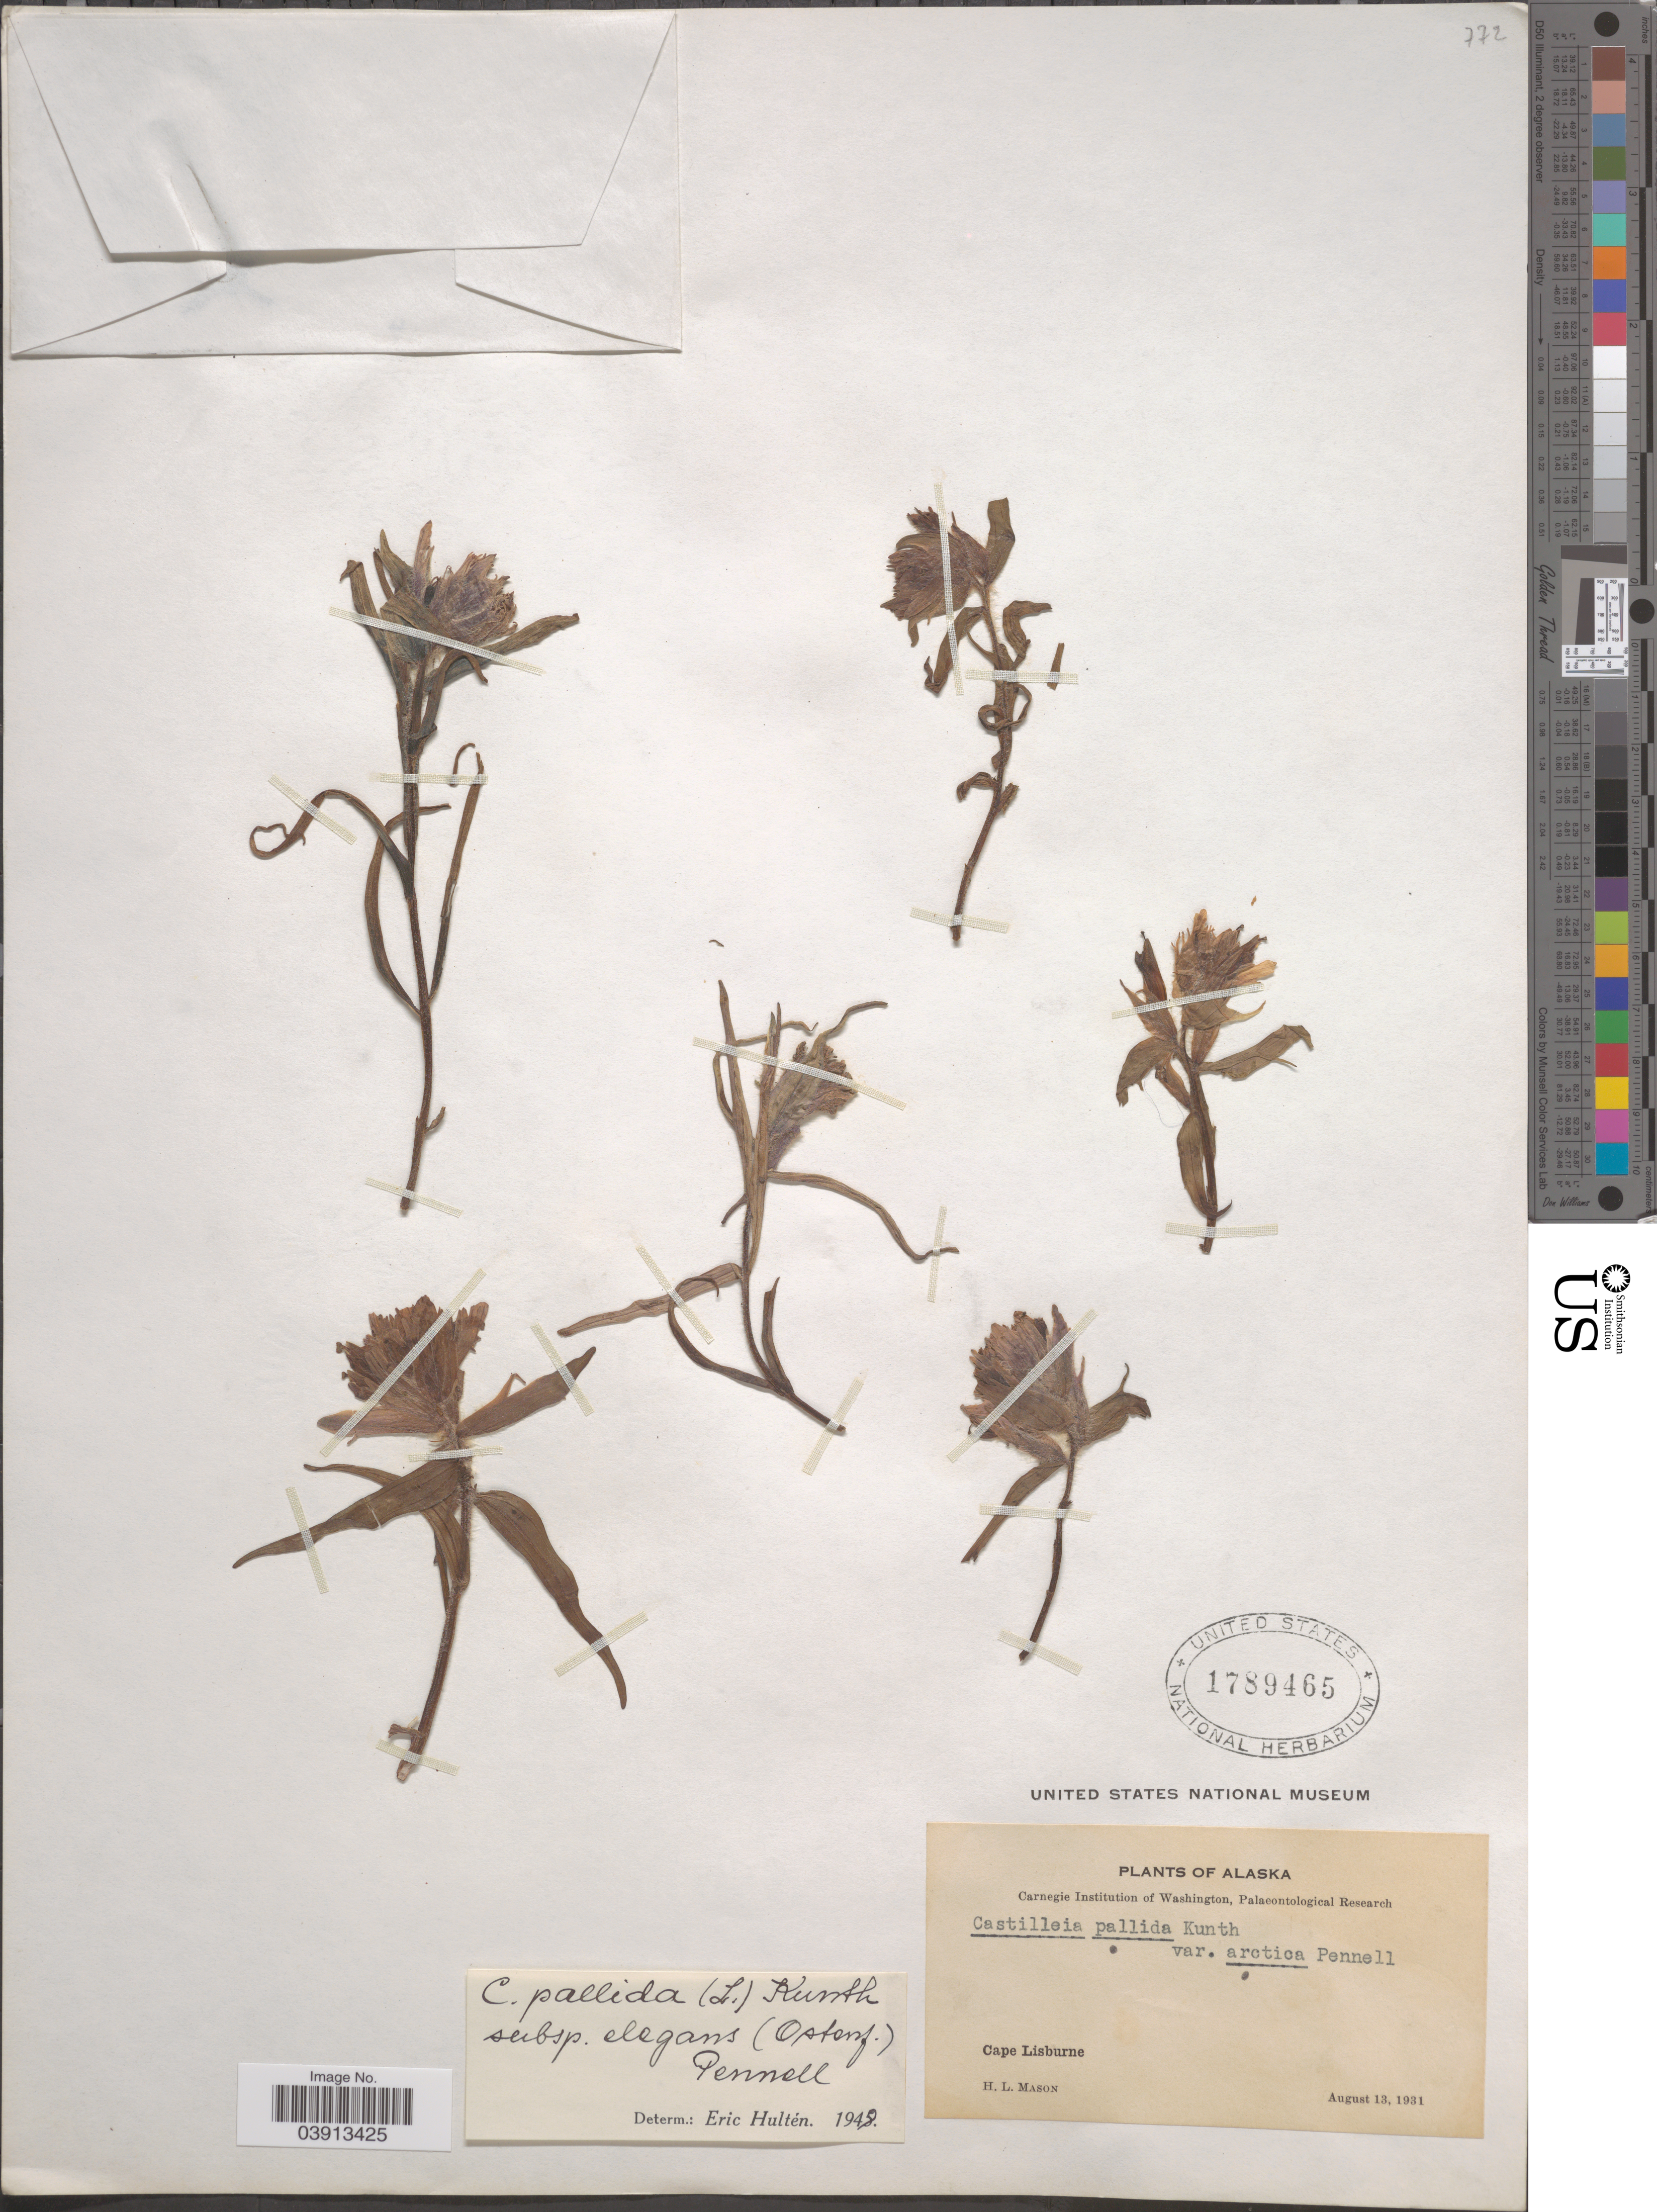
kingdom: Plantae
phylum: Tracheophyta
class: Magnoliopsida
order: Lamiales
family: Orobanchaceae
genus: Castilleja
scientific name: Castilleja pallida var. elegans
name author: (Malte) Pennell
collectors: H. L. Mason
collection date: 1931-08-13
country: United States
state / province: Alaska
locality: Cape Lisburne.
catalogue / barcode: US 1789465